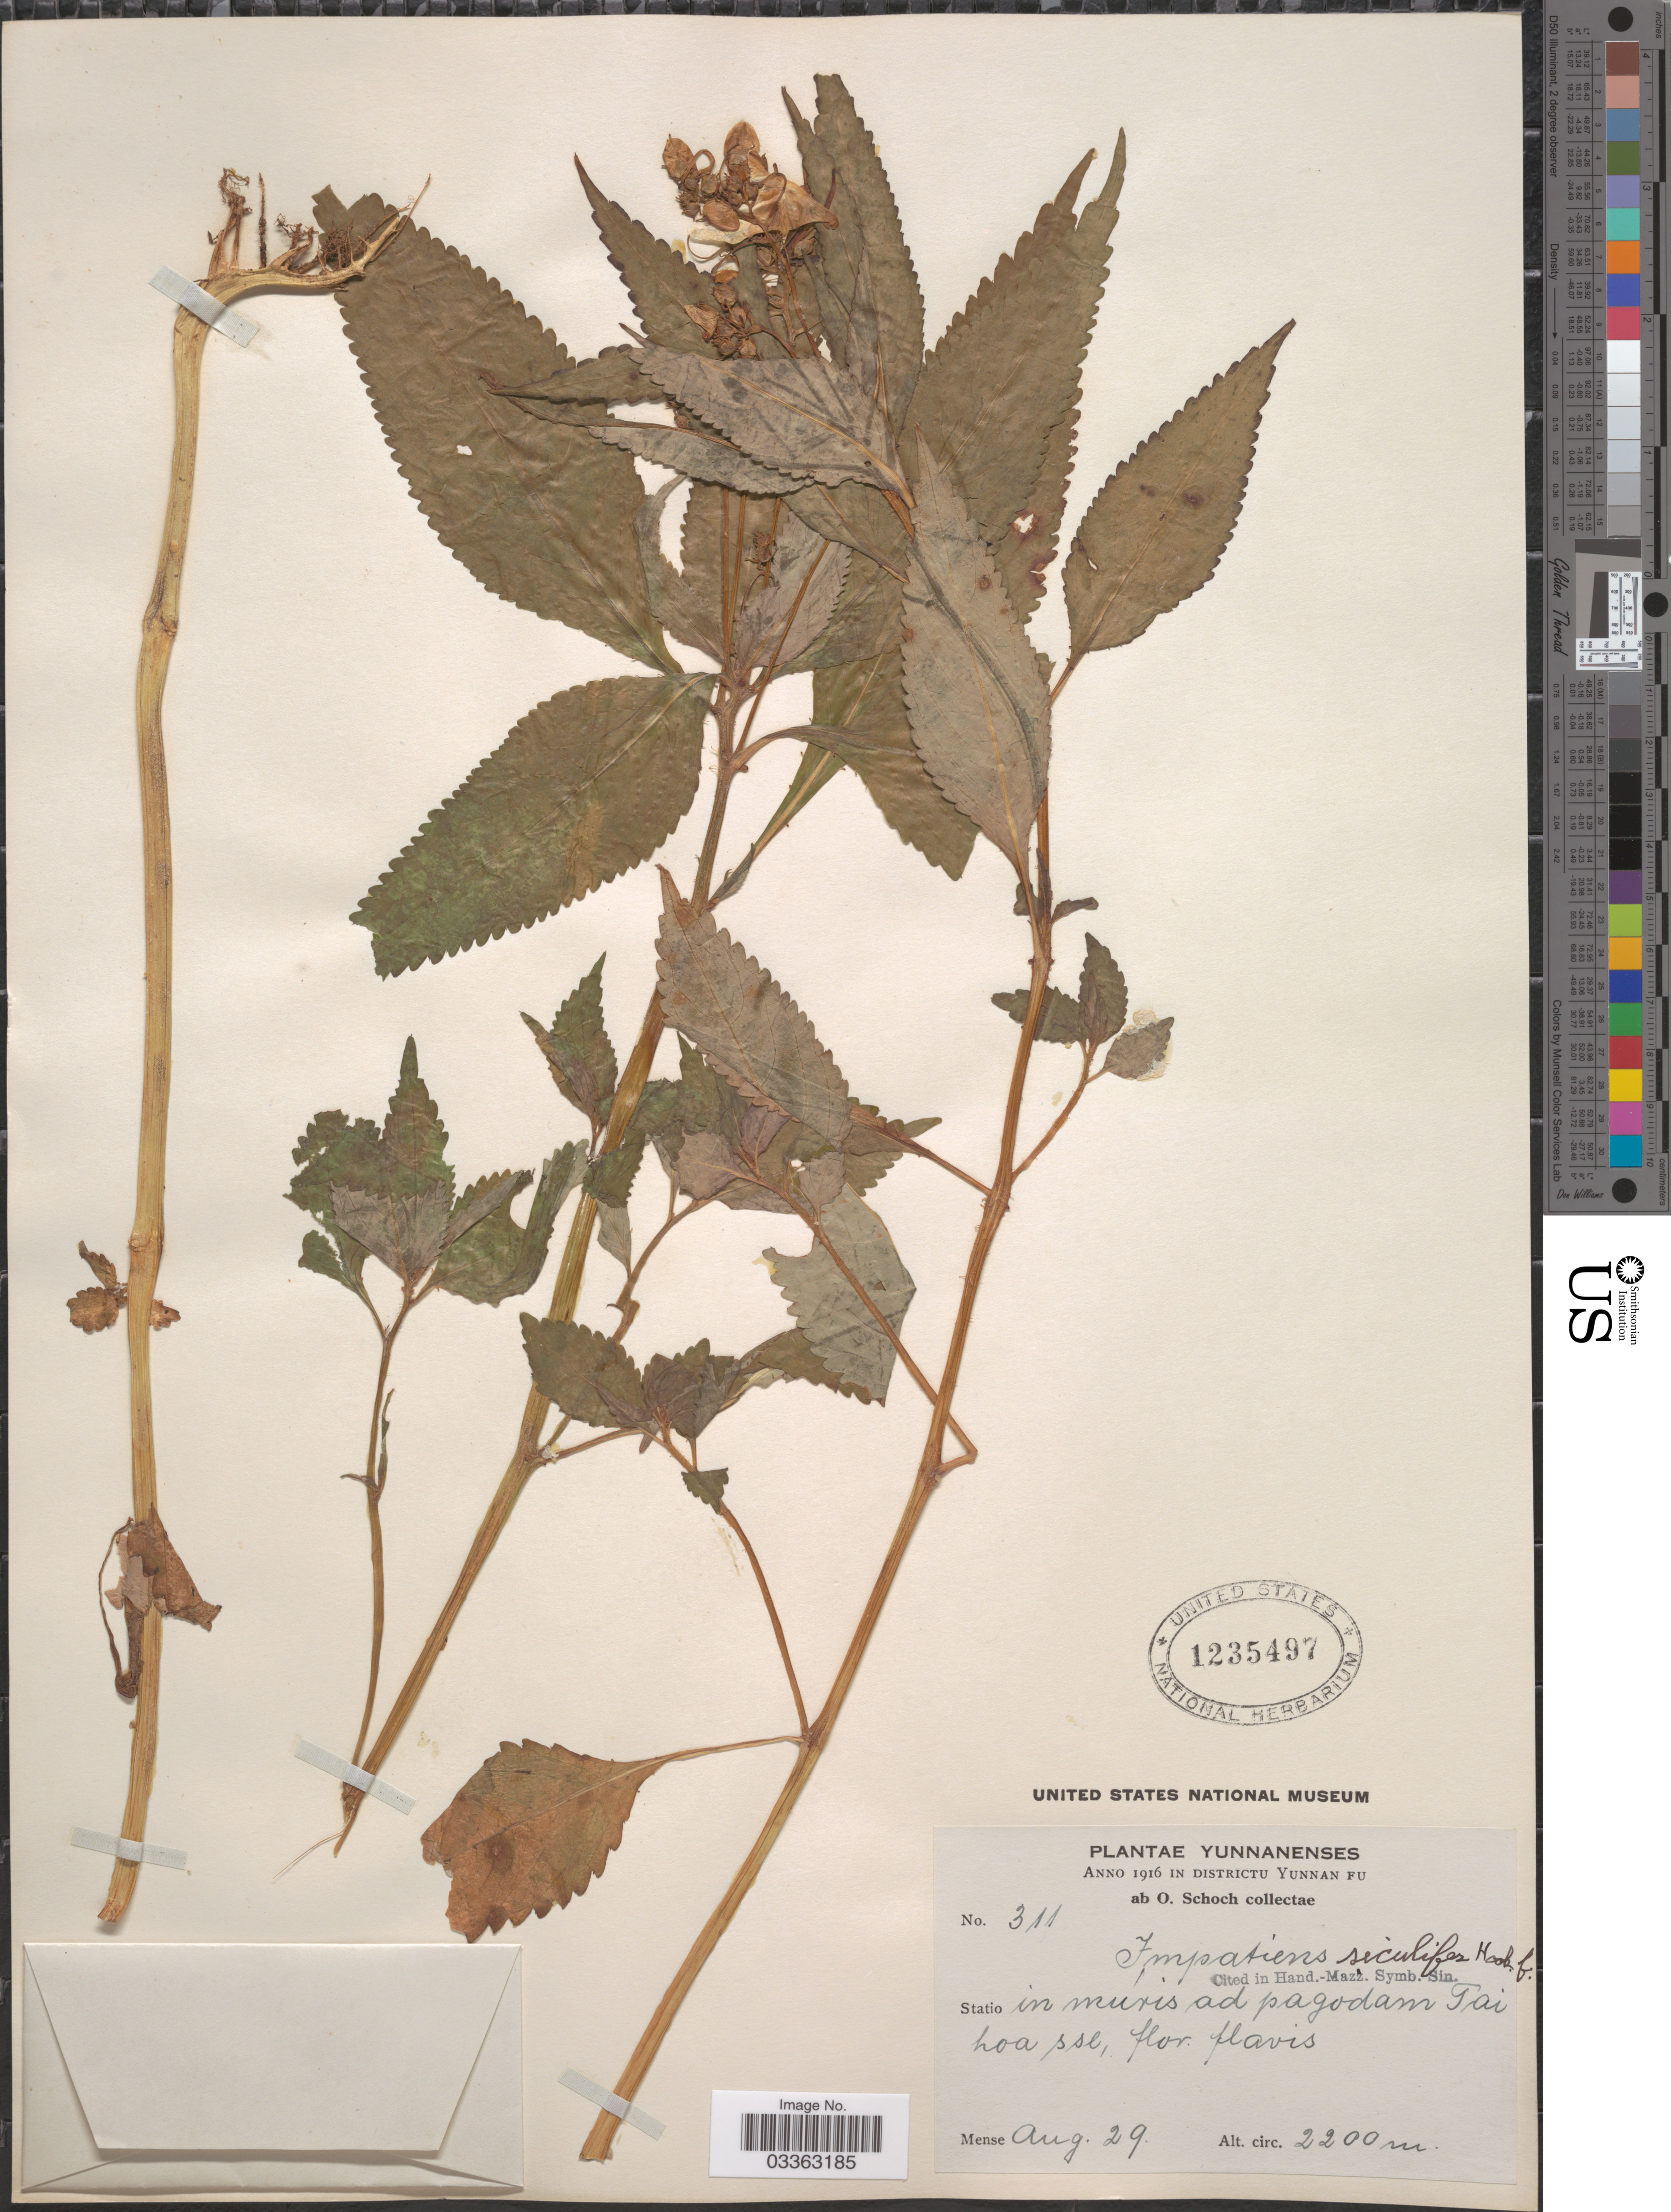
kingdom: Plantae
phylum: Tracheophyta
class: Magnoliopsida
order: Ericales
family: Balsaminaceae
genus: Impatiens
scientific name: Impatiens siculifer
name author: Hook. f.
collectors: O. Schoch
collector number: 311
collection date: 1916-08-29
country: China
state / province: Yunnan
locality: Yunnanenses. Districtu Yunnan Fu. Statio in muris ad pagodam Tai hoa sse. [unsure placement]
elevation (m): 2200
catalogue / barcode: US 1235497